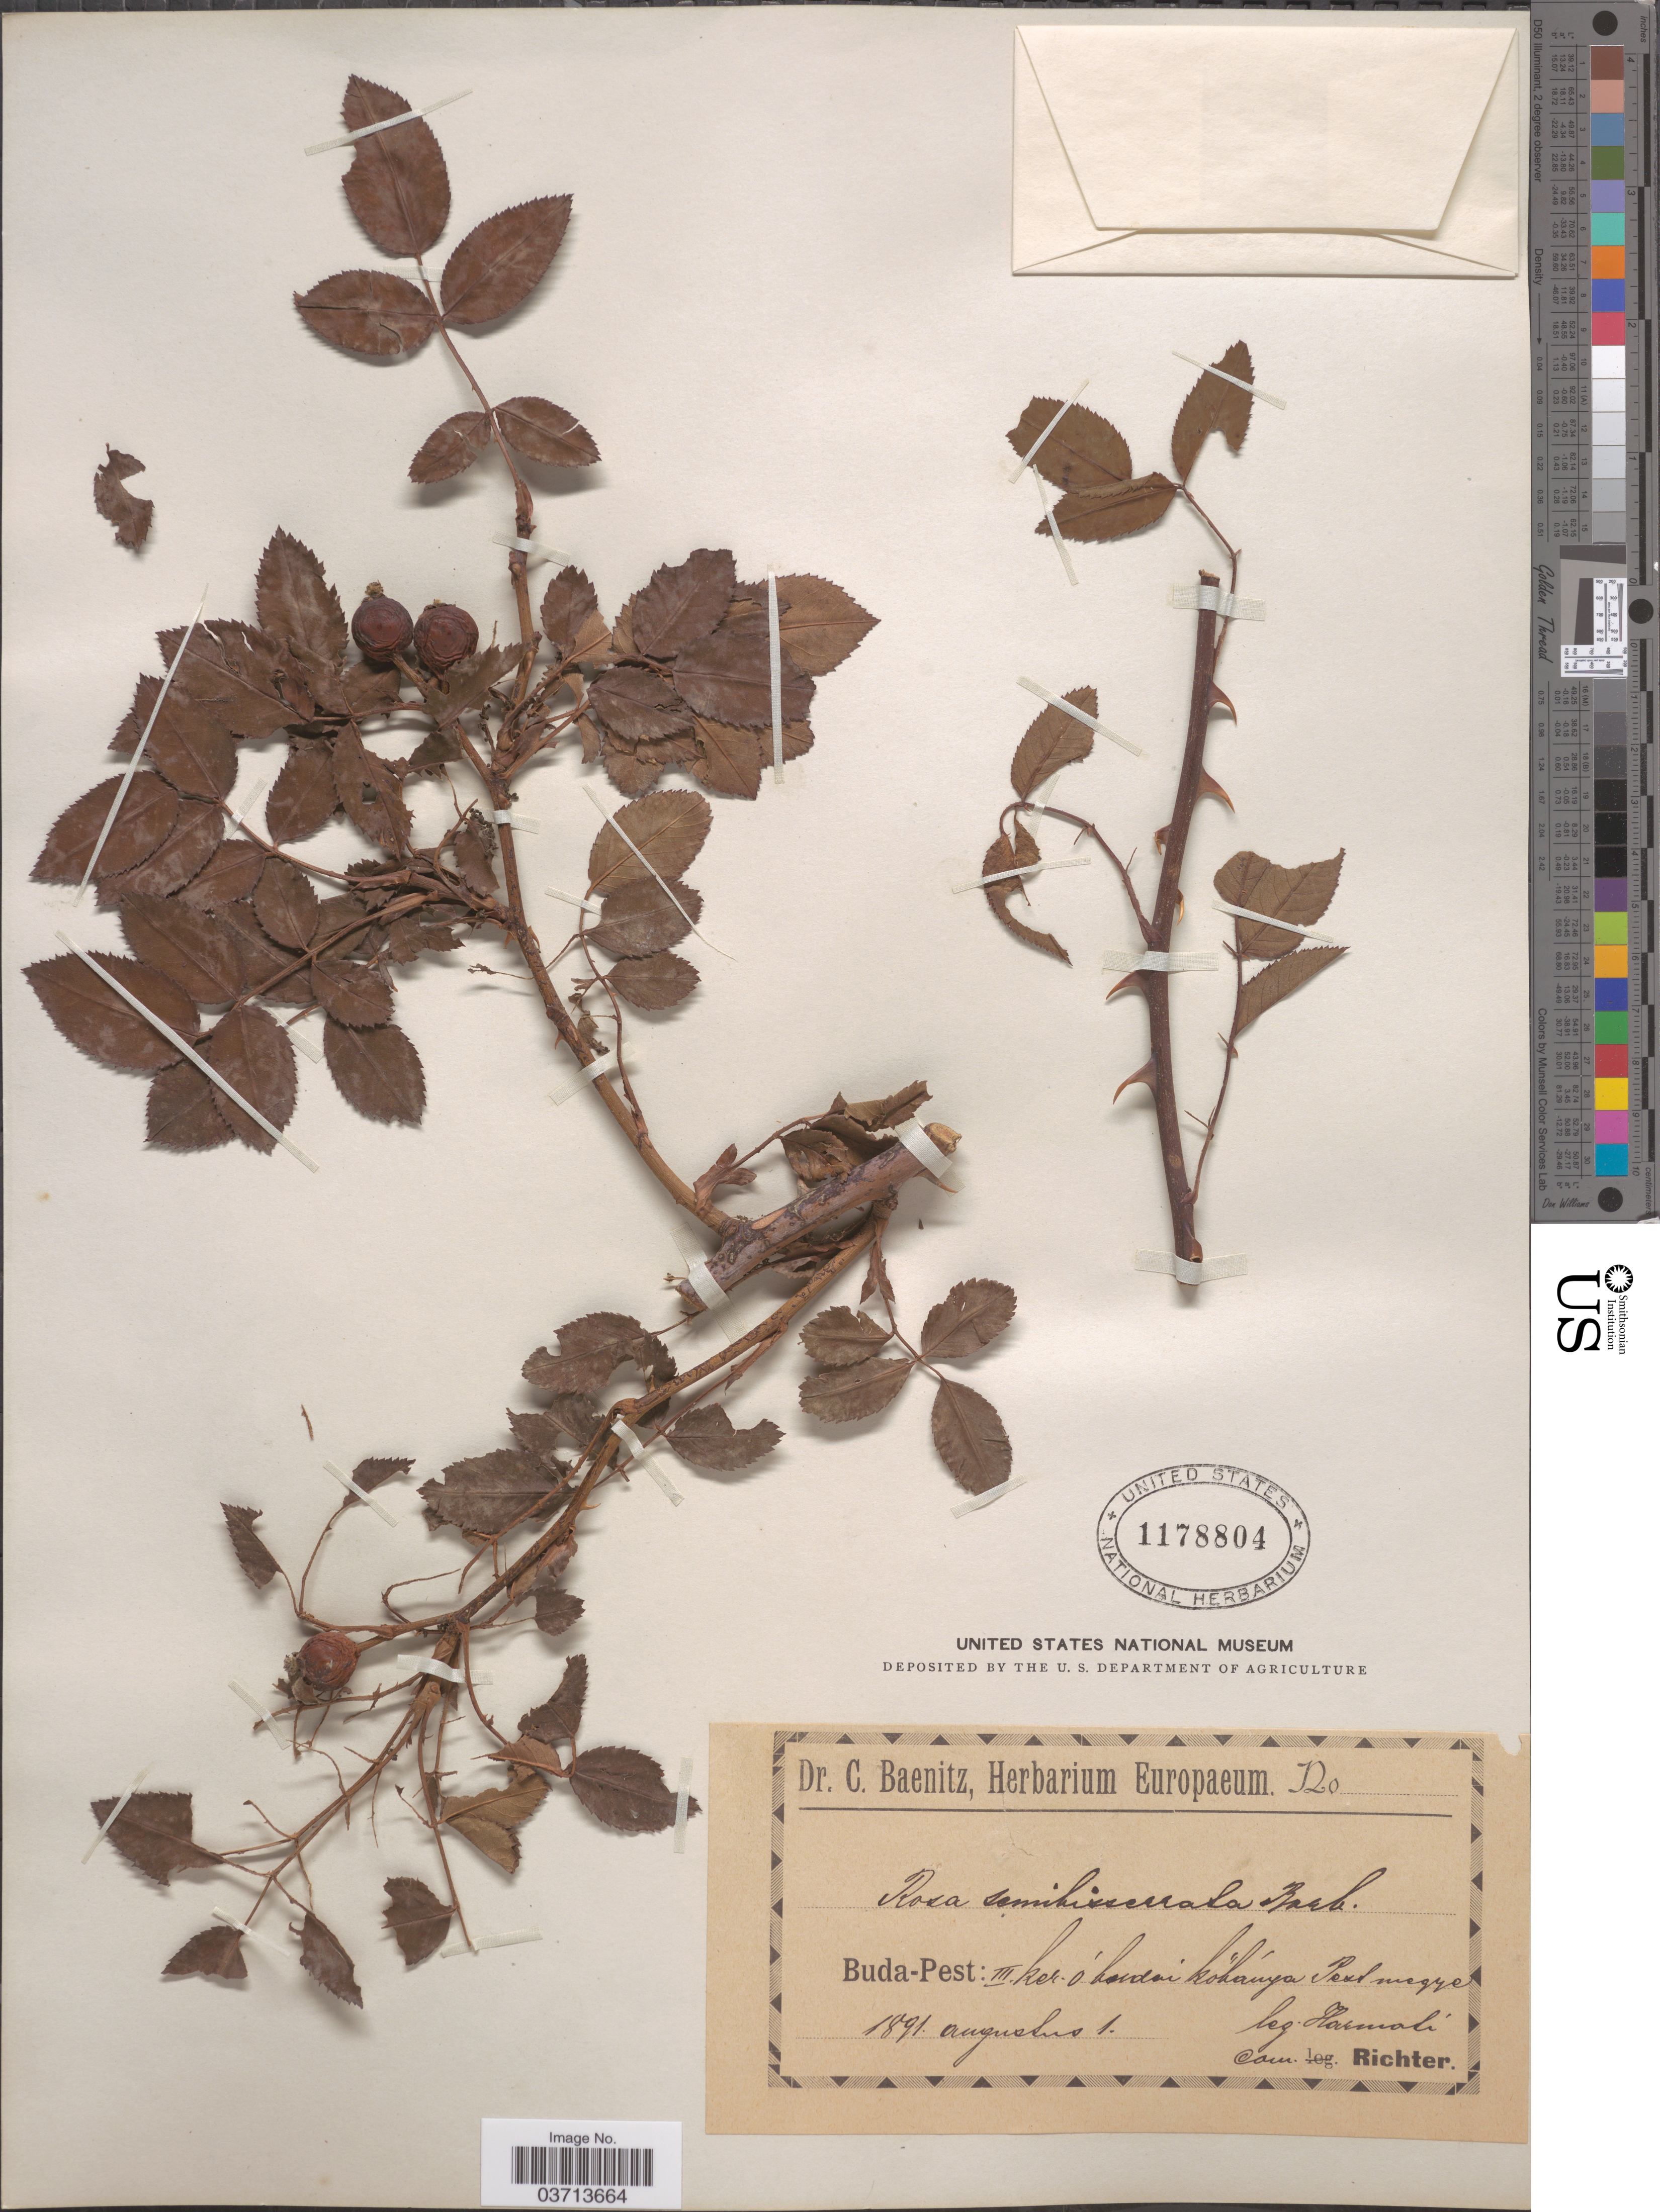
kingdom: Plantae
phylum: Tracheophyta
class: Magnoliopsida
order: Rosales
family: Rosaceae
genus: Rosa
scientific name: Rosa semibiserrata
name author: (Borbás) Heinr. Braun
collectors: -. Harmadi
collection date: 1891-08-01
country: Hungary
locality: Buda-Pest: III ker-ó bordai [interpreted] kökanya Pest megye.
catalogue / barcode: US 1178804